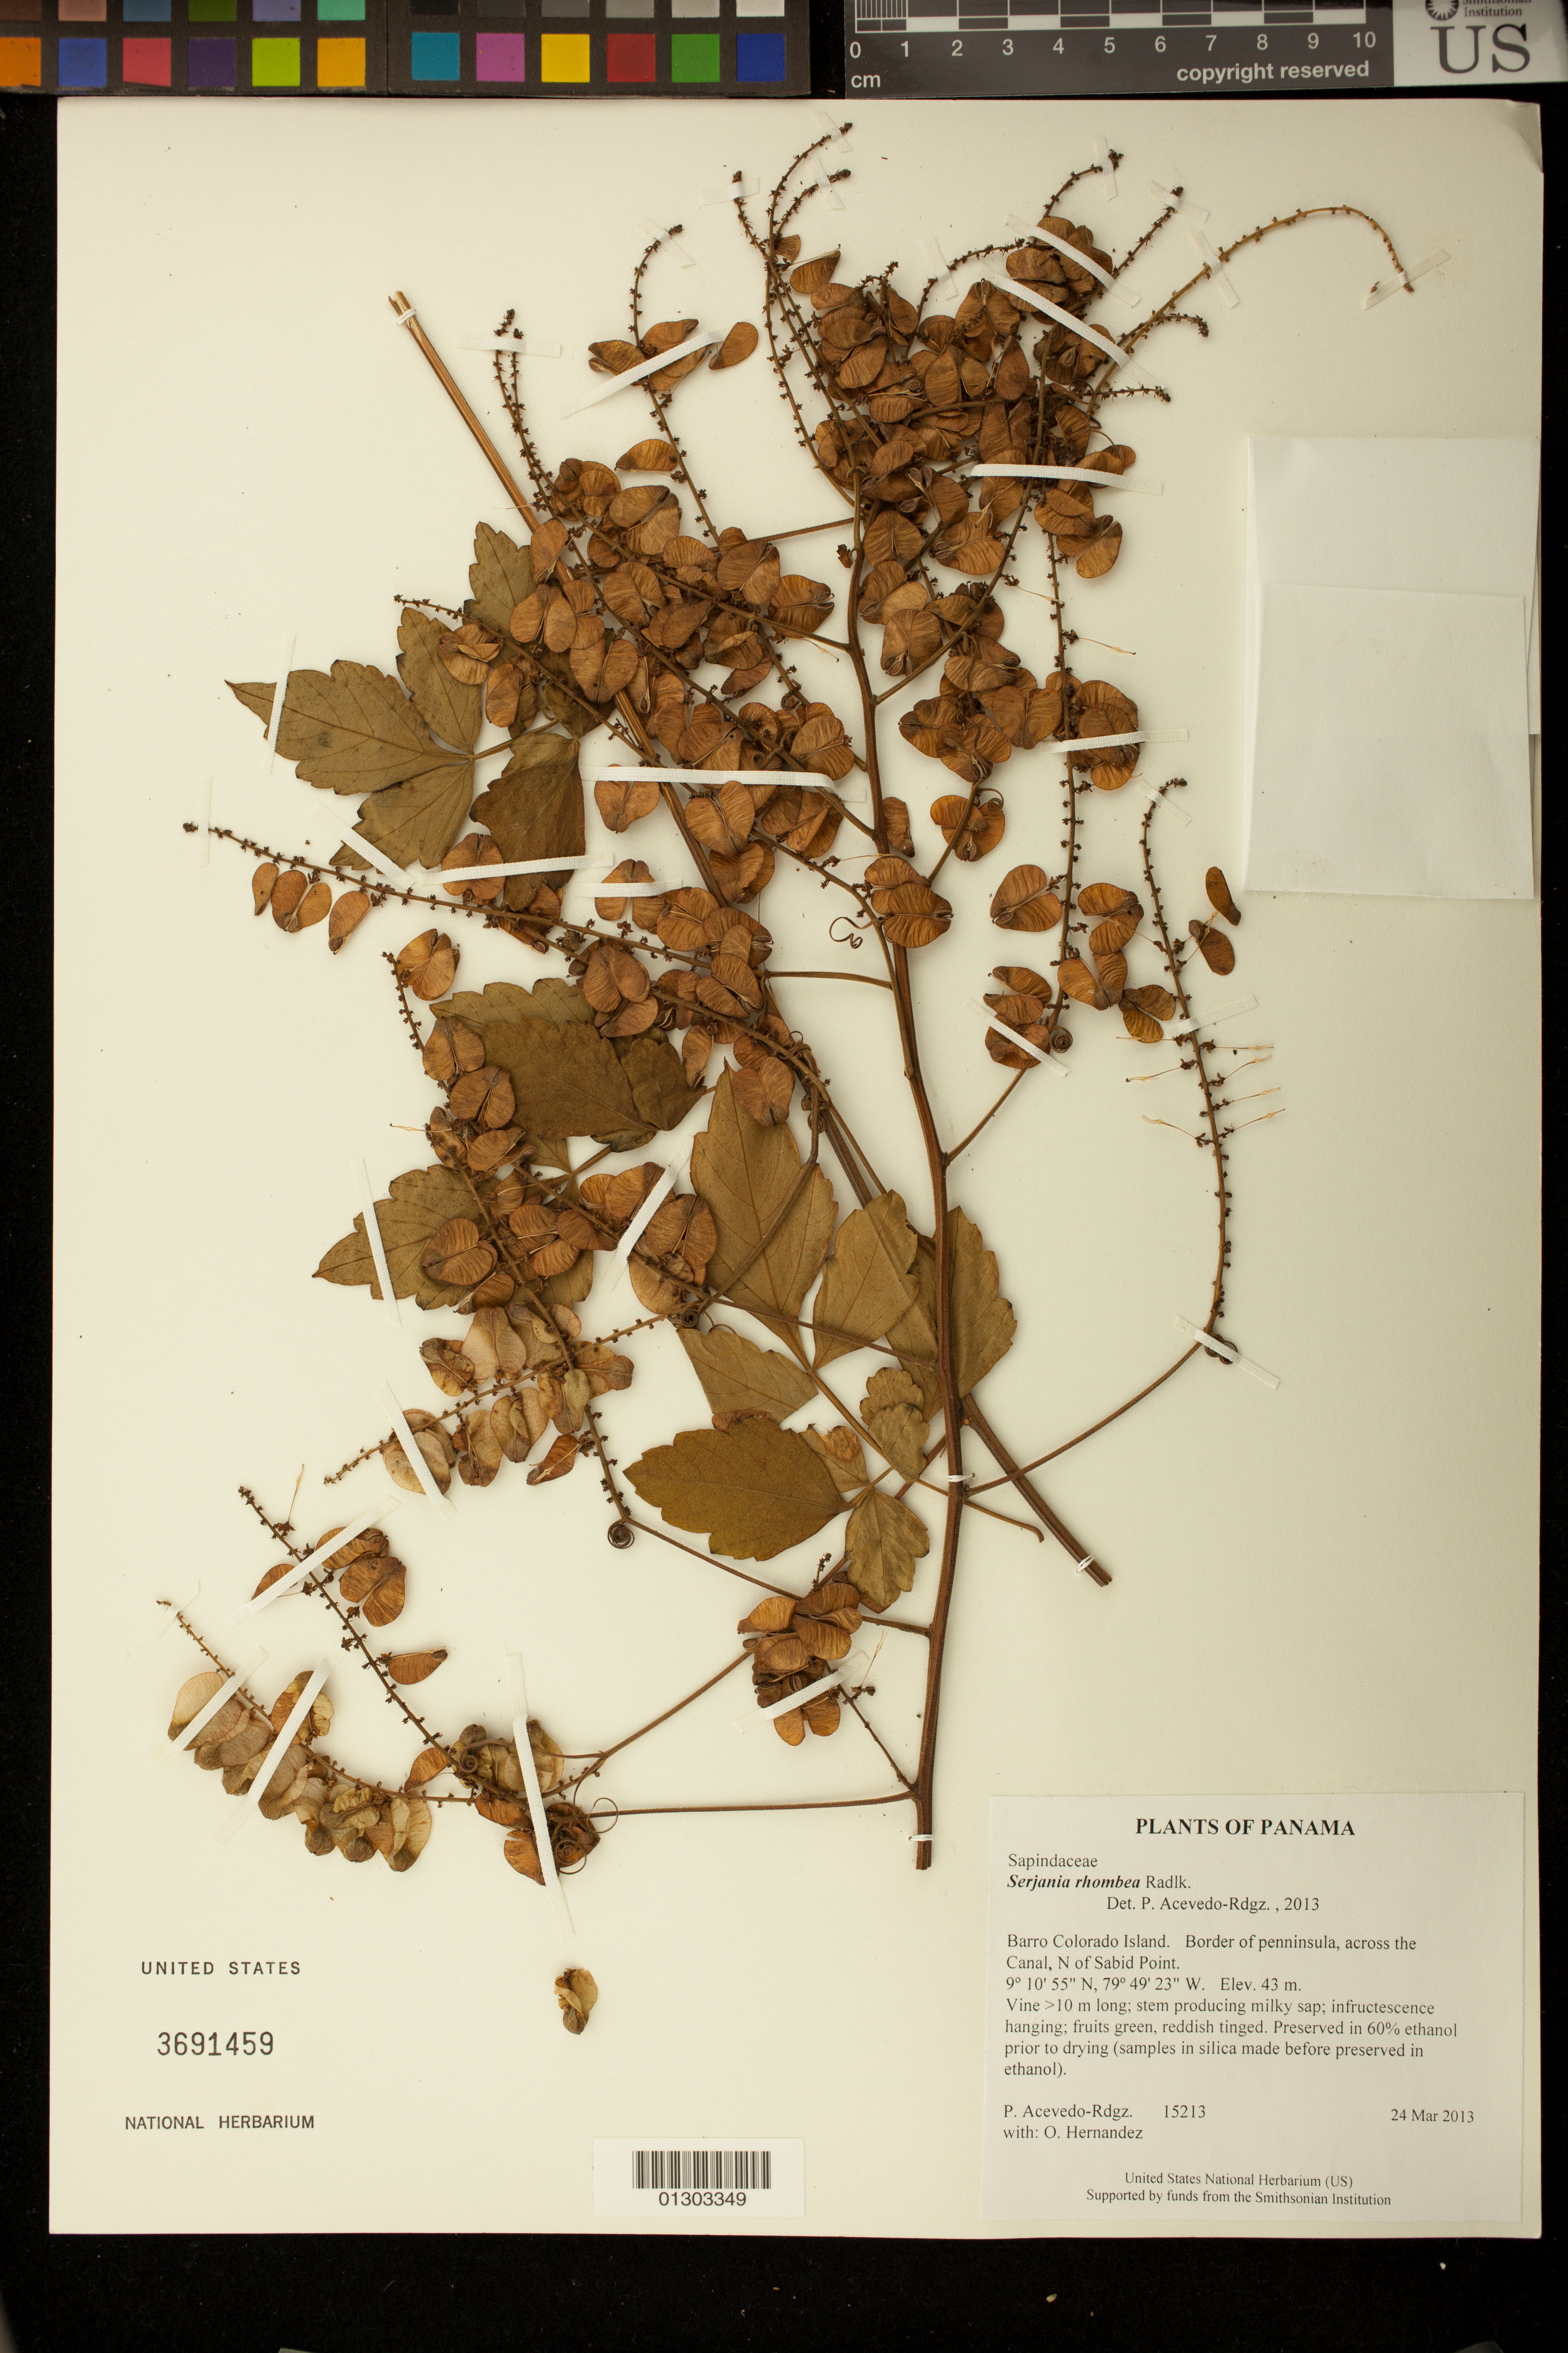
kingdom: Plantae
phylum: Tracheophyta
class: Magnoliopsida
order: Sapindales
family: Sapindaceae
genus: Serjania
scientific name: Serjania rhombea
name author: Radlk.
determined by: Acevedo-Rodríguez, P., (BOT), Smithsonian Institution - National Museum of Natural History (UNITED STATES)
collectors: P. Acevedo-Rodr. & O. Hernandez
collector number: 15213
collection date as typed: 24 Mar 2013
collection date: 2013-03-24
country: Panama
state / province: Panamá Oeste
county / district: Canal Zone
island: Barro Colorado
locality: Border of penninsula, across the Canal, N of Sabid Point.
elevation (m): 43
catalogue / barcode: US 3691459